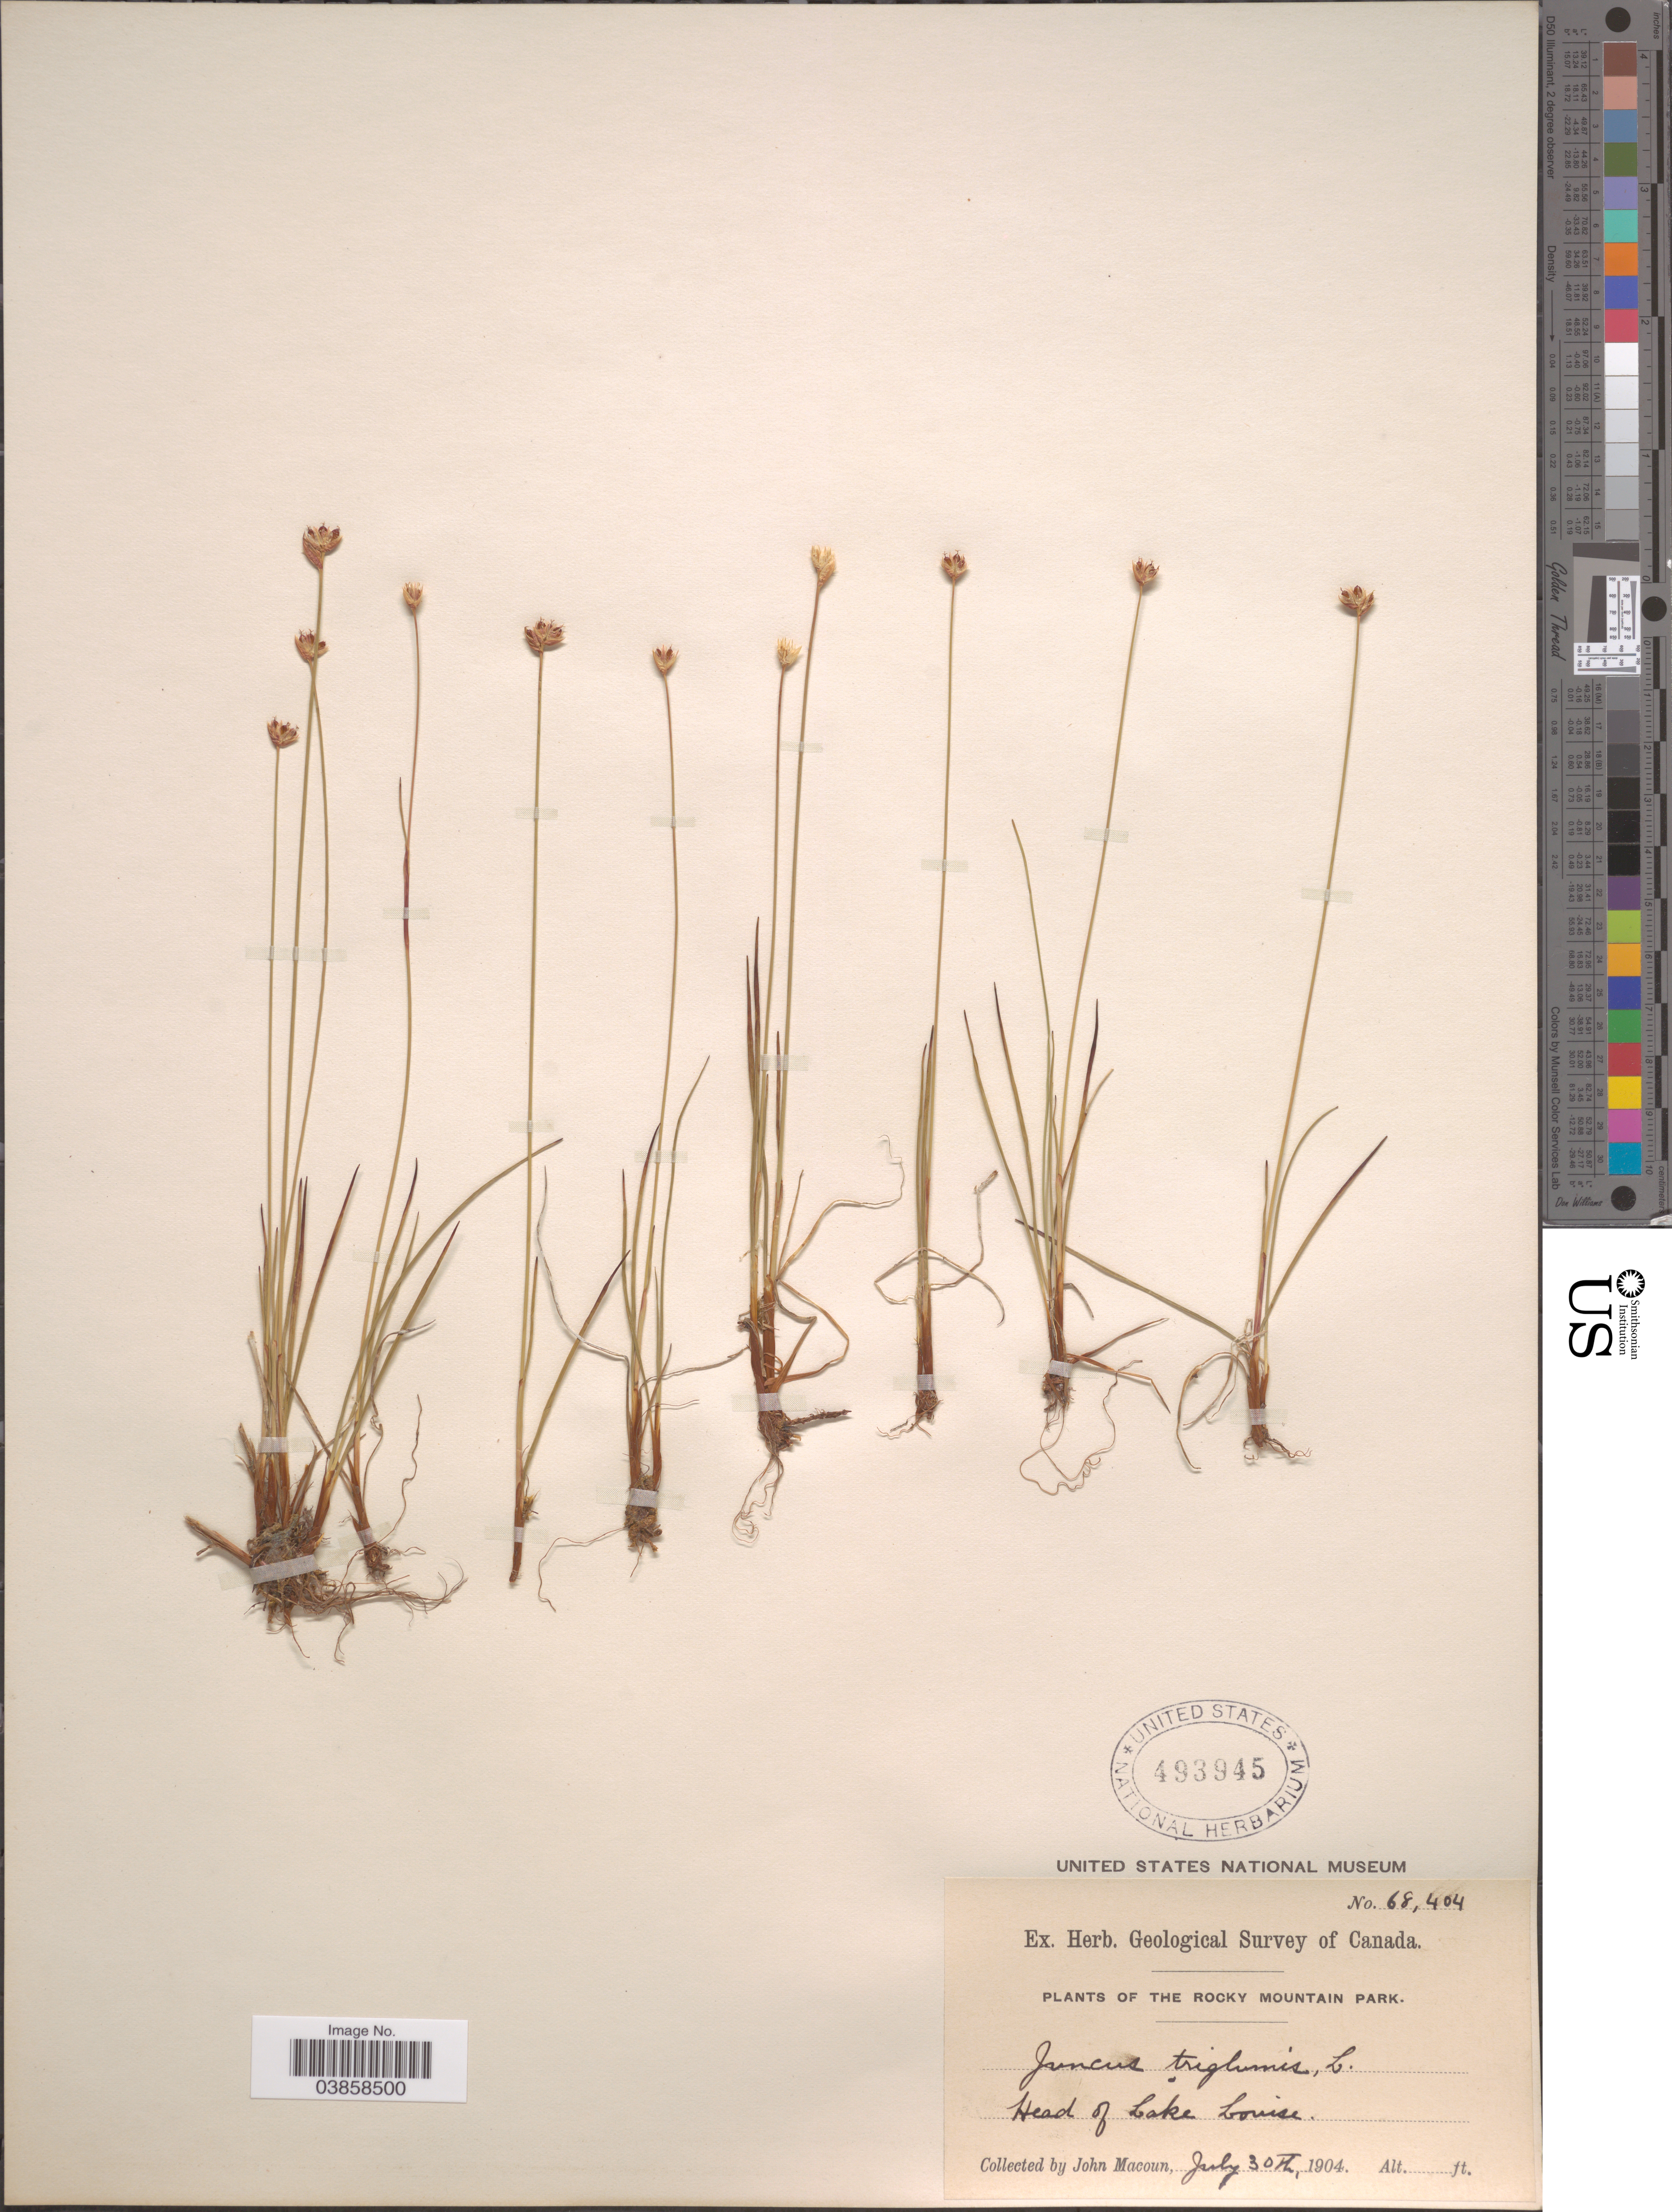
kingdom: Plantae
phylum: Tracheophyta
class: Liliopsida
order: Poales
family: Juncaceae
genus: Juncus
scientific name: Juncus triglumis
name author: L.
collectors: J. Macoun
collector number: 68404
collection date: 1904-07-30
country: Canada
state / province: Alberta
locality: The Rocky Mountain Park. Head of Lake Louise.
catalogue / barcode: US 493945